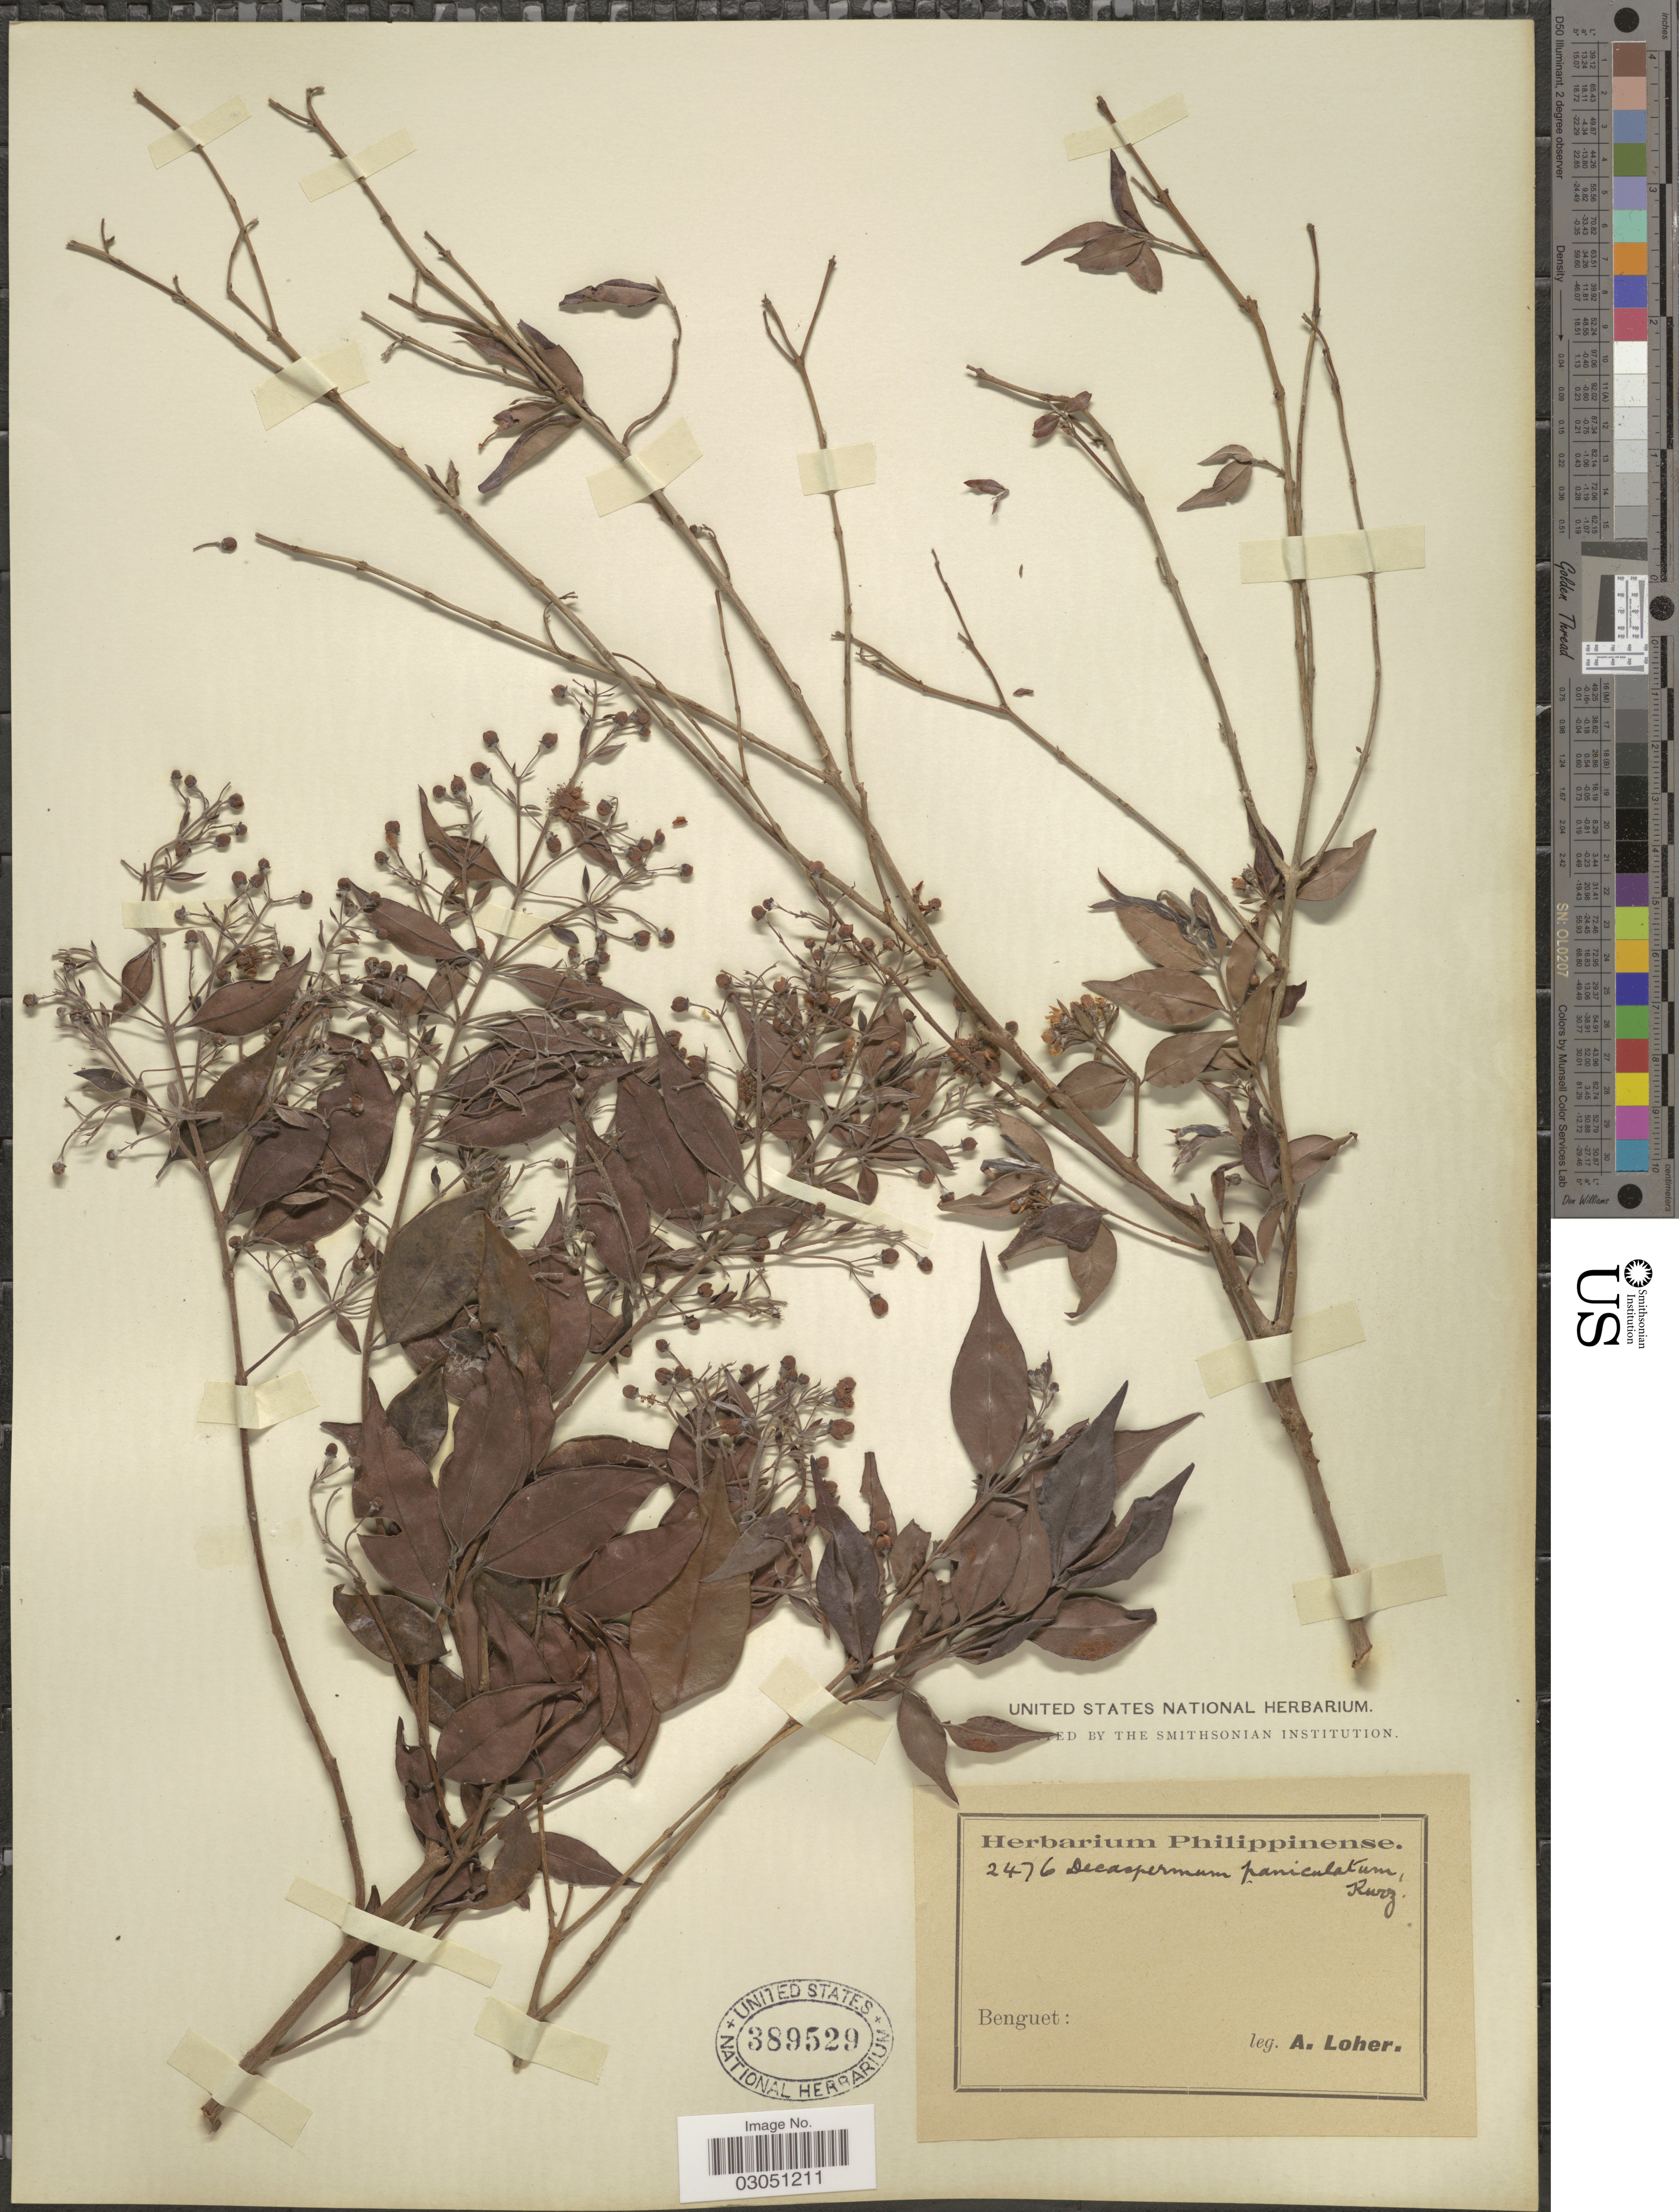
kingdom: Plantae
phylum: Tracheophyta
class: Magnoliopsida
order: Myrtales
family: Myrtaceae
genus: Decaspermum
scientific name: Decaspermum fruticosum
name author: J.R. Forst. & G. Forst.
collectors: A. Loher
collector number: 2476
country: Philippines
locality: Benguet.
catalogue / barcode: US 389529